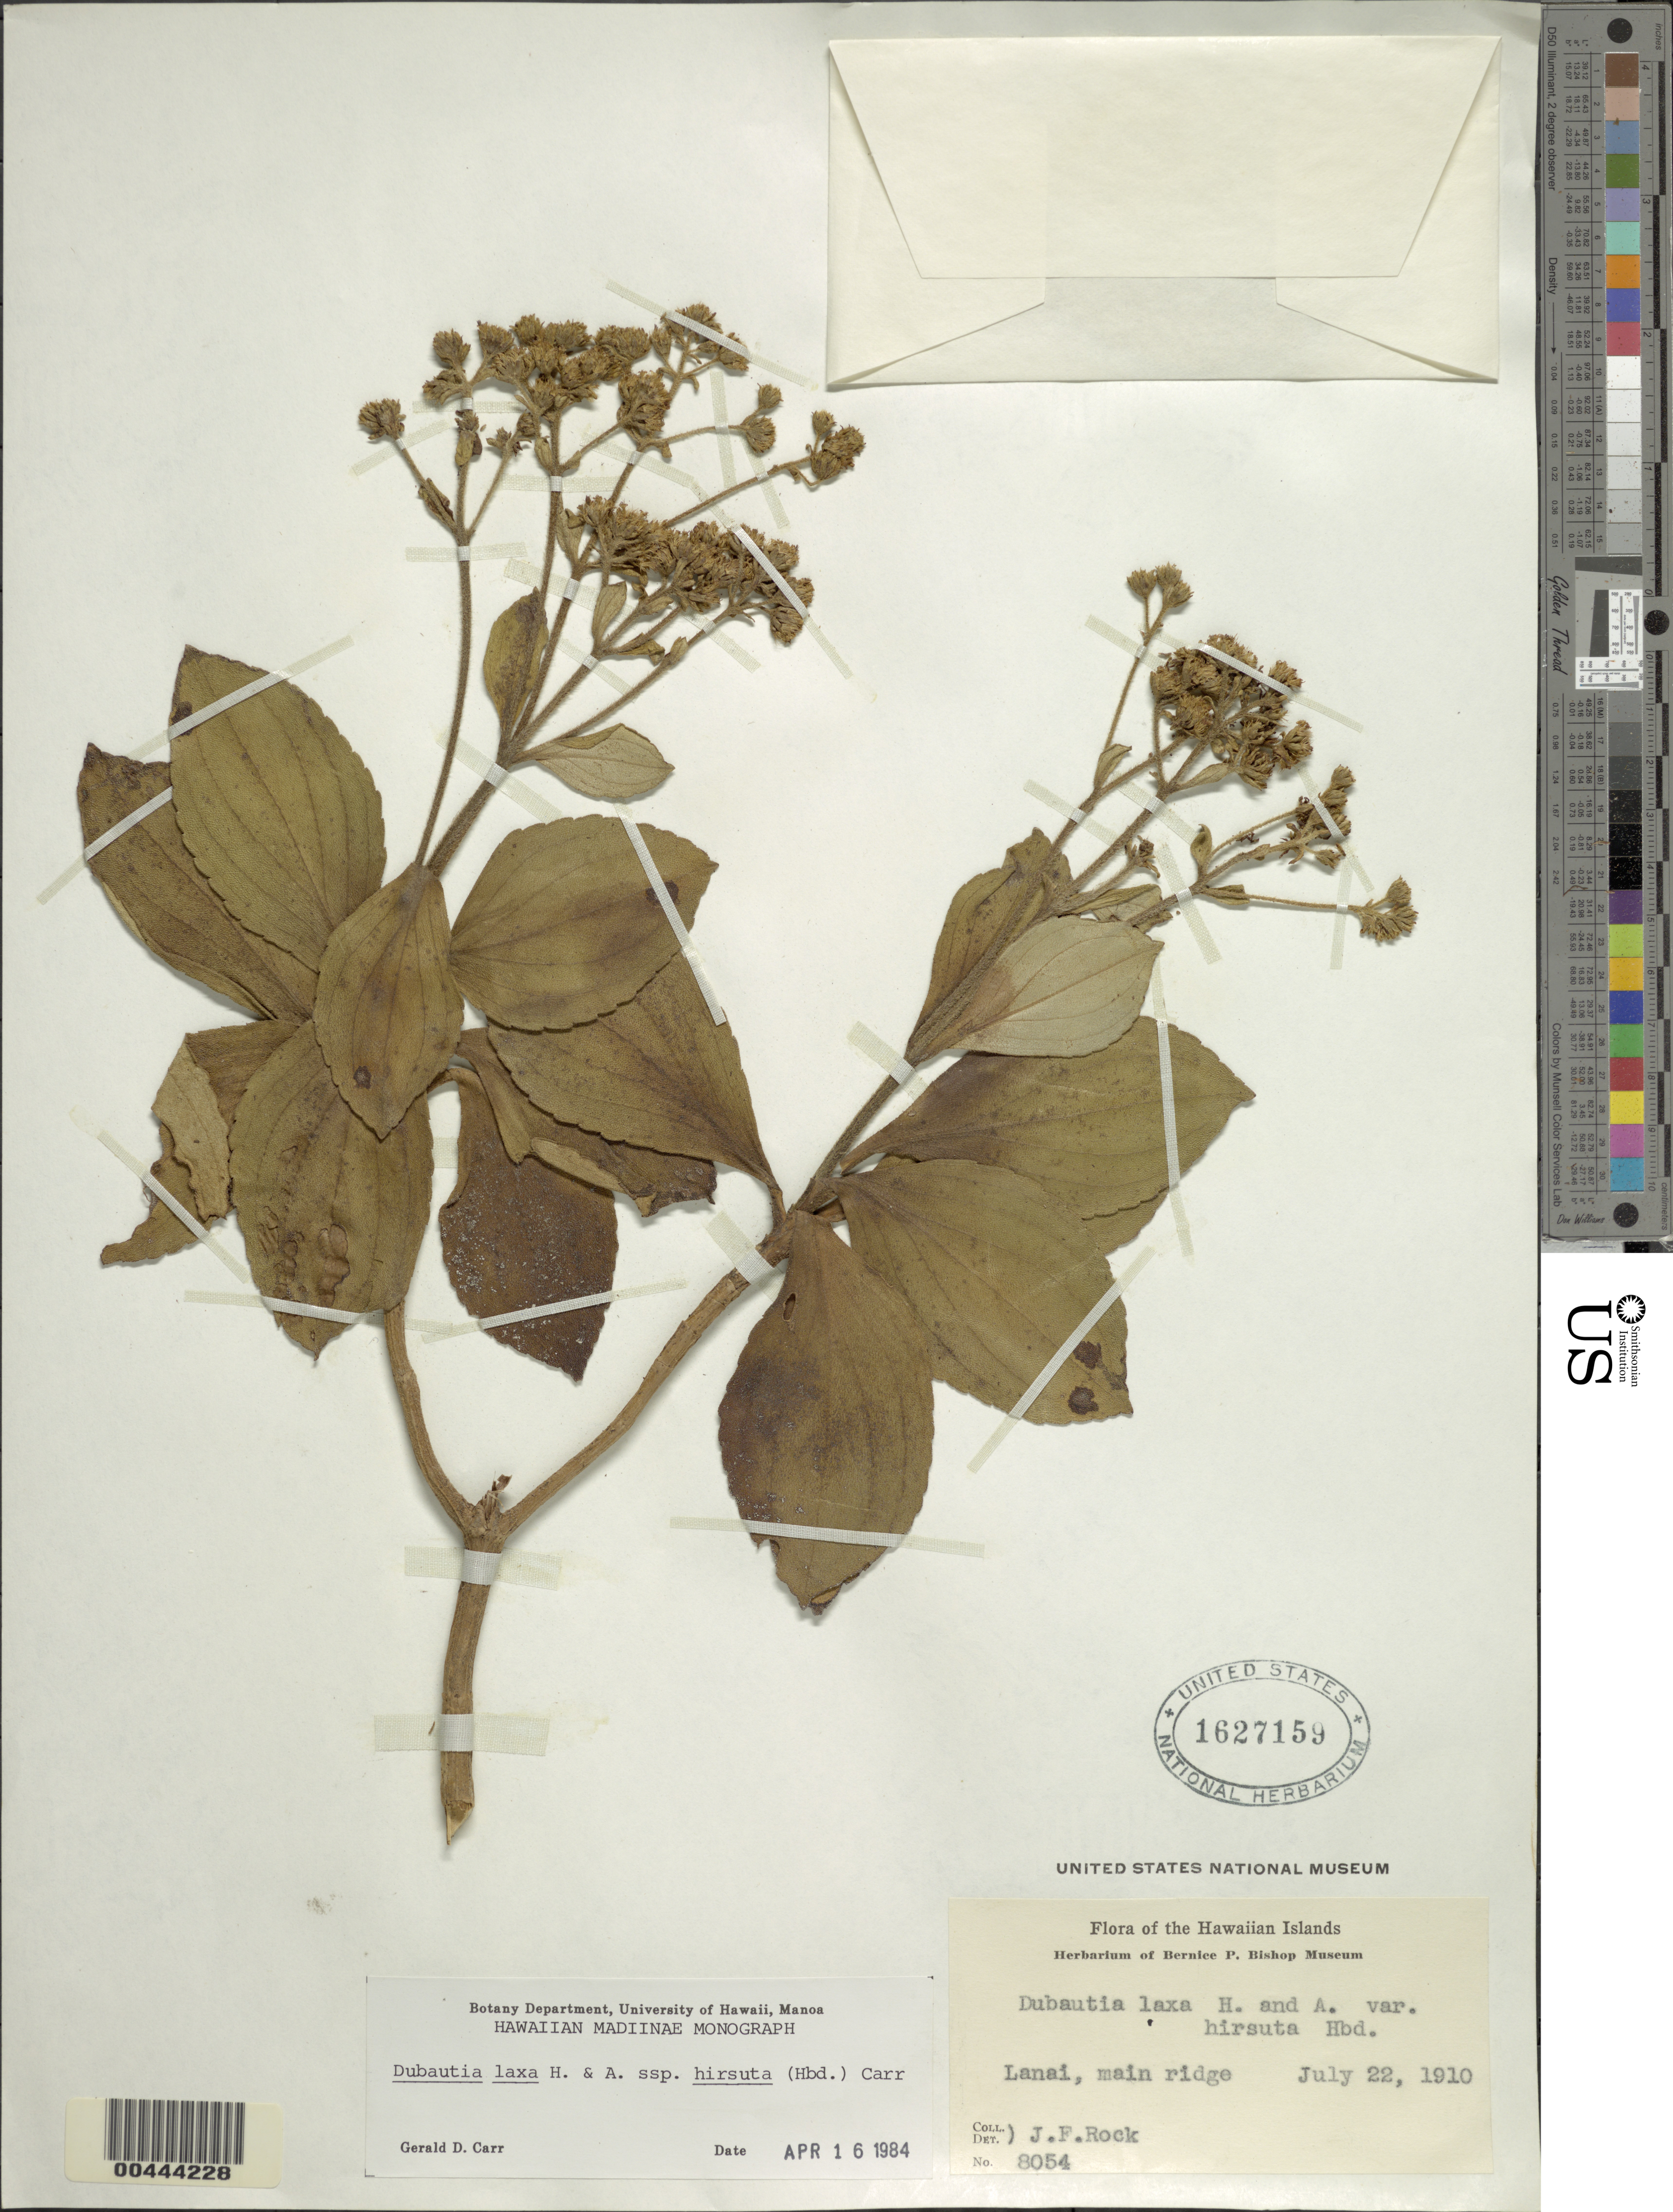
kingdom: Plantae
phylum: Tracheophyta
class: Magnoliopsida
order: Asterales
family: Asteraceae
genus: Dubautia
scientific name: Dubautia laxa subsp. hirsuta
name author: (Hillebr.) G.D. Carr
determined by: Carr, G. D.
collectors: J. F. Rock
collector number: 8054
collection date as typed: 22 Jul 1910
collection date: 1910-07-22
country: United States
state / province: Hawaii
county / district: Maui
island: Lana'i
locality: Main ridge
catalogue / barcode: US 1627159